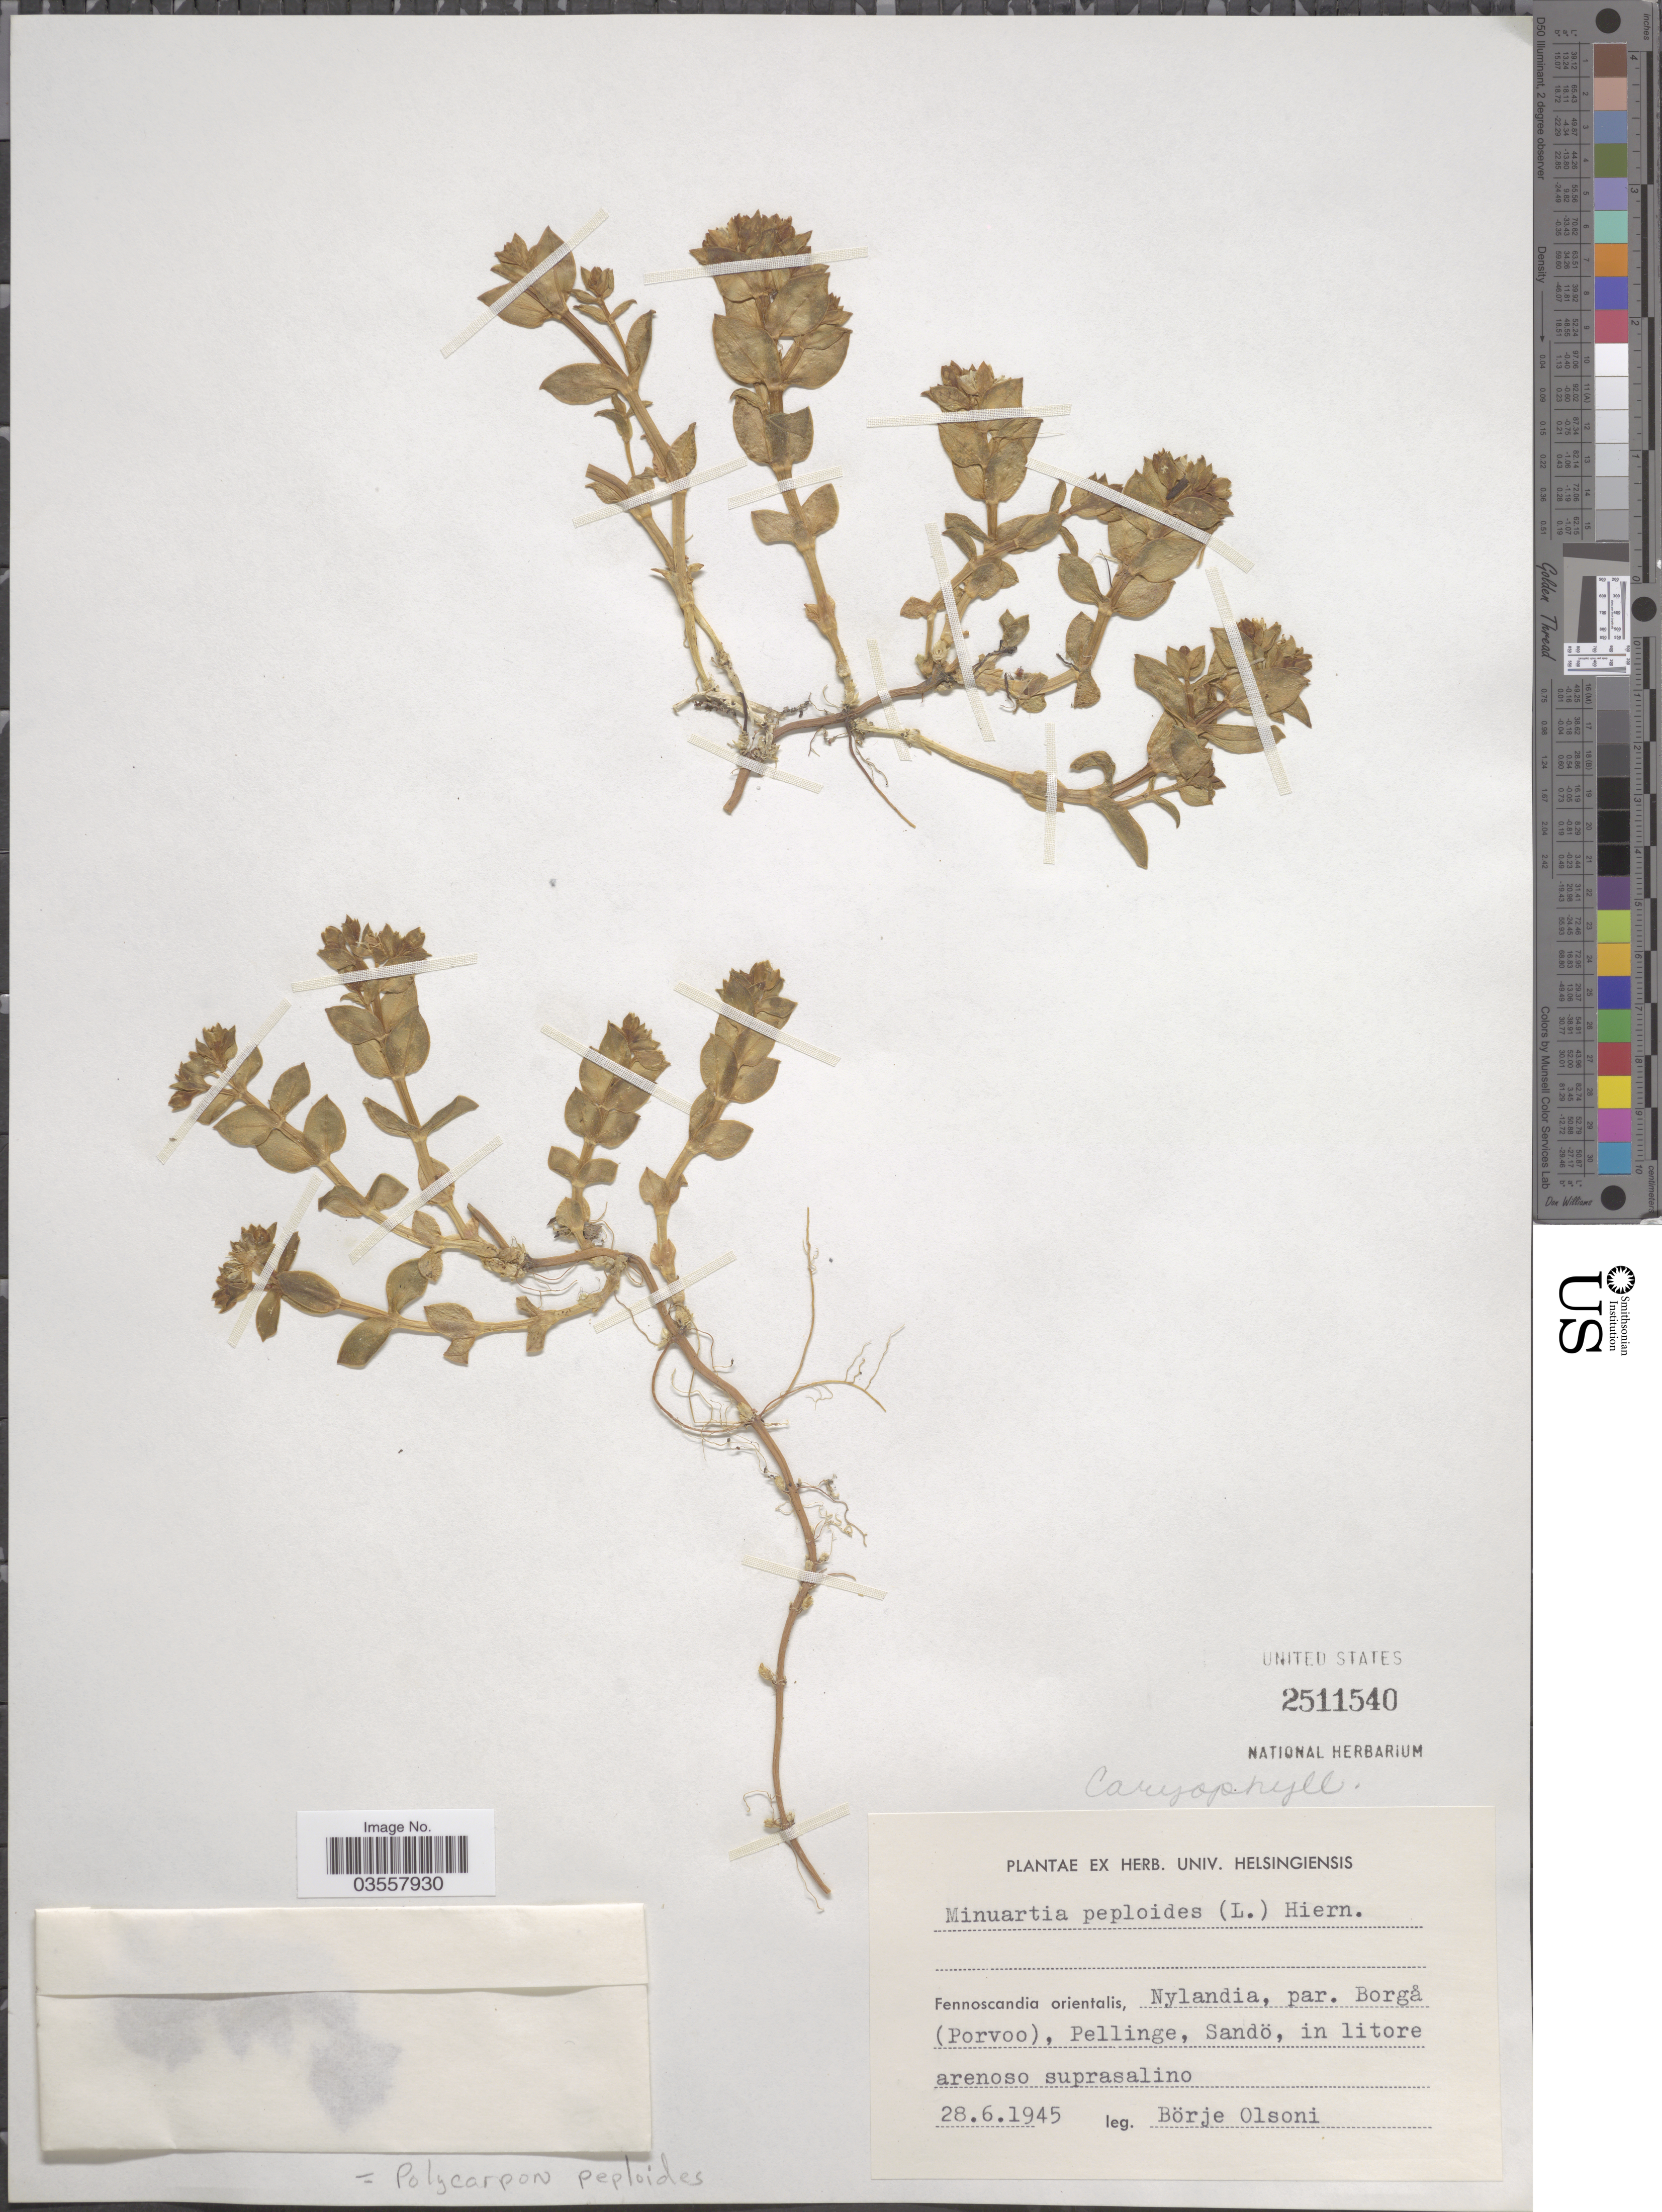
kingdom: Plantae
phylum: Tracheophyta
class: Magnoliopsida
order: Caryophyllales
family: Caryophyllaceae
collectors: B. Olsoni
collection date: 1945-06-28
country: Finland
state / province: Itä-Uusimaa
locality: Fennoscandia orientalis, Nylandia, par. Borgå (porvoo), Pellinge, Sandö, in litore arenoso suprasalino.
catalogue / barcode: US 2511540